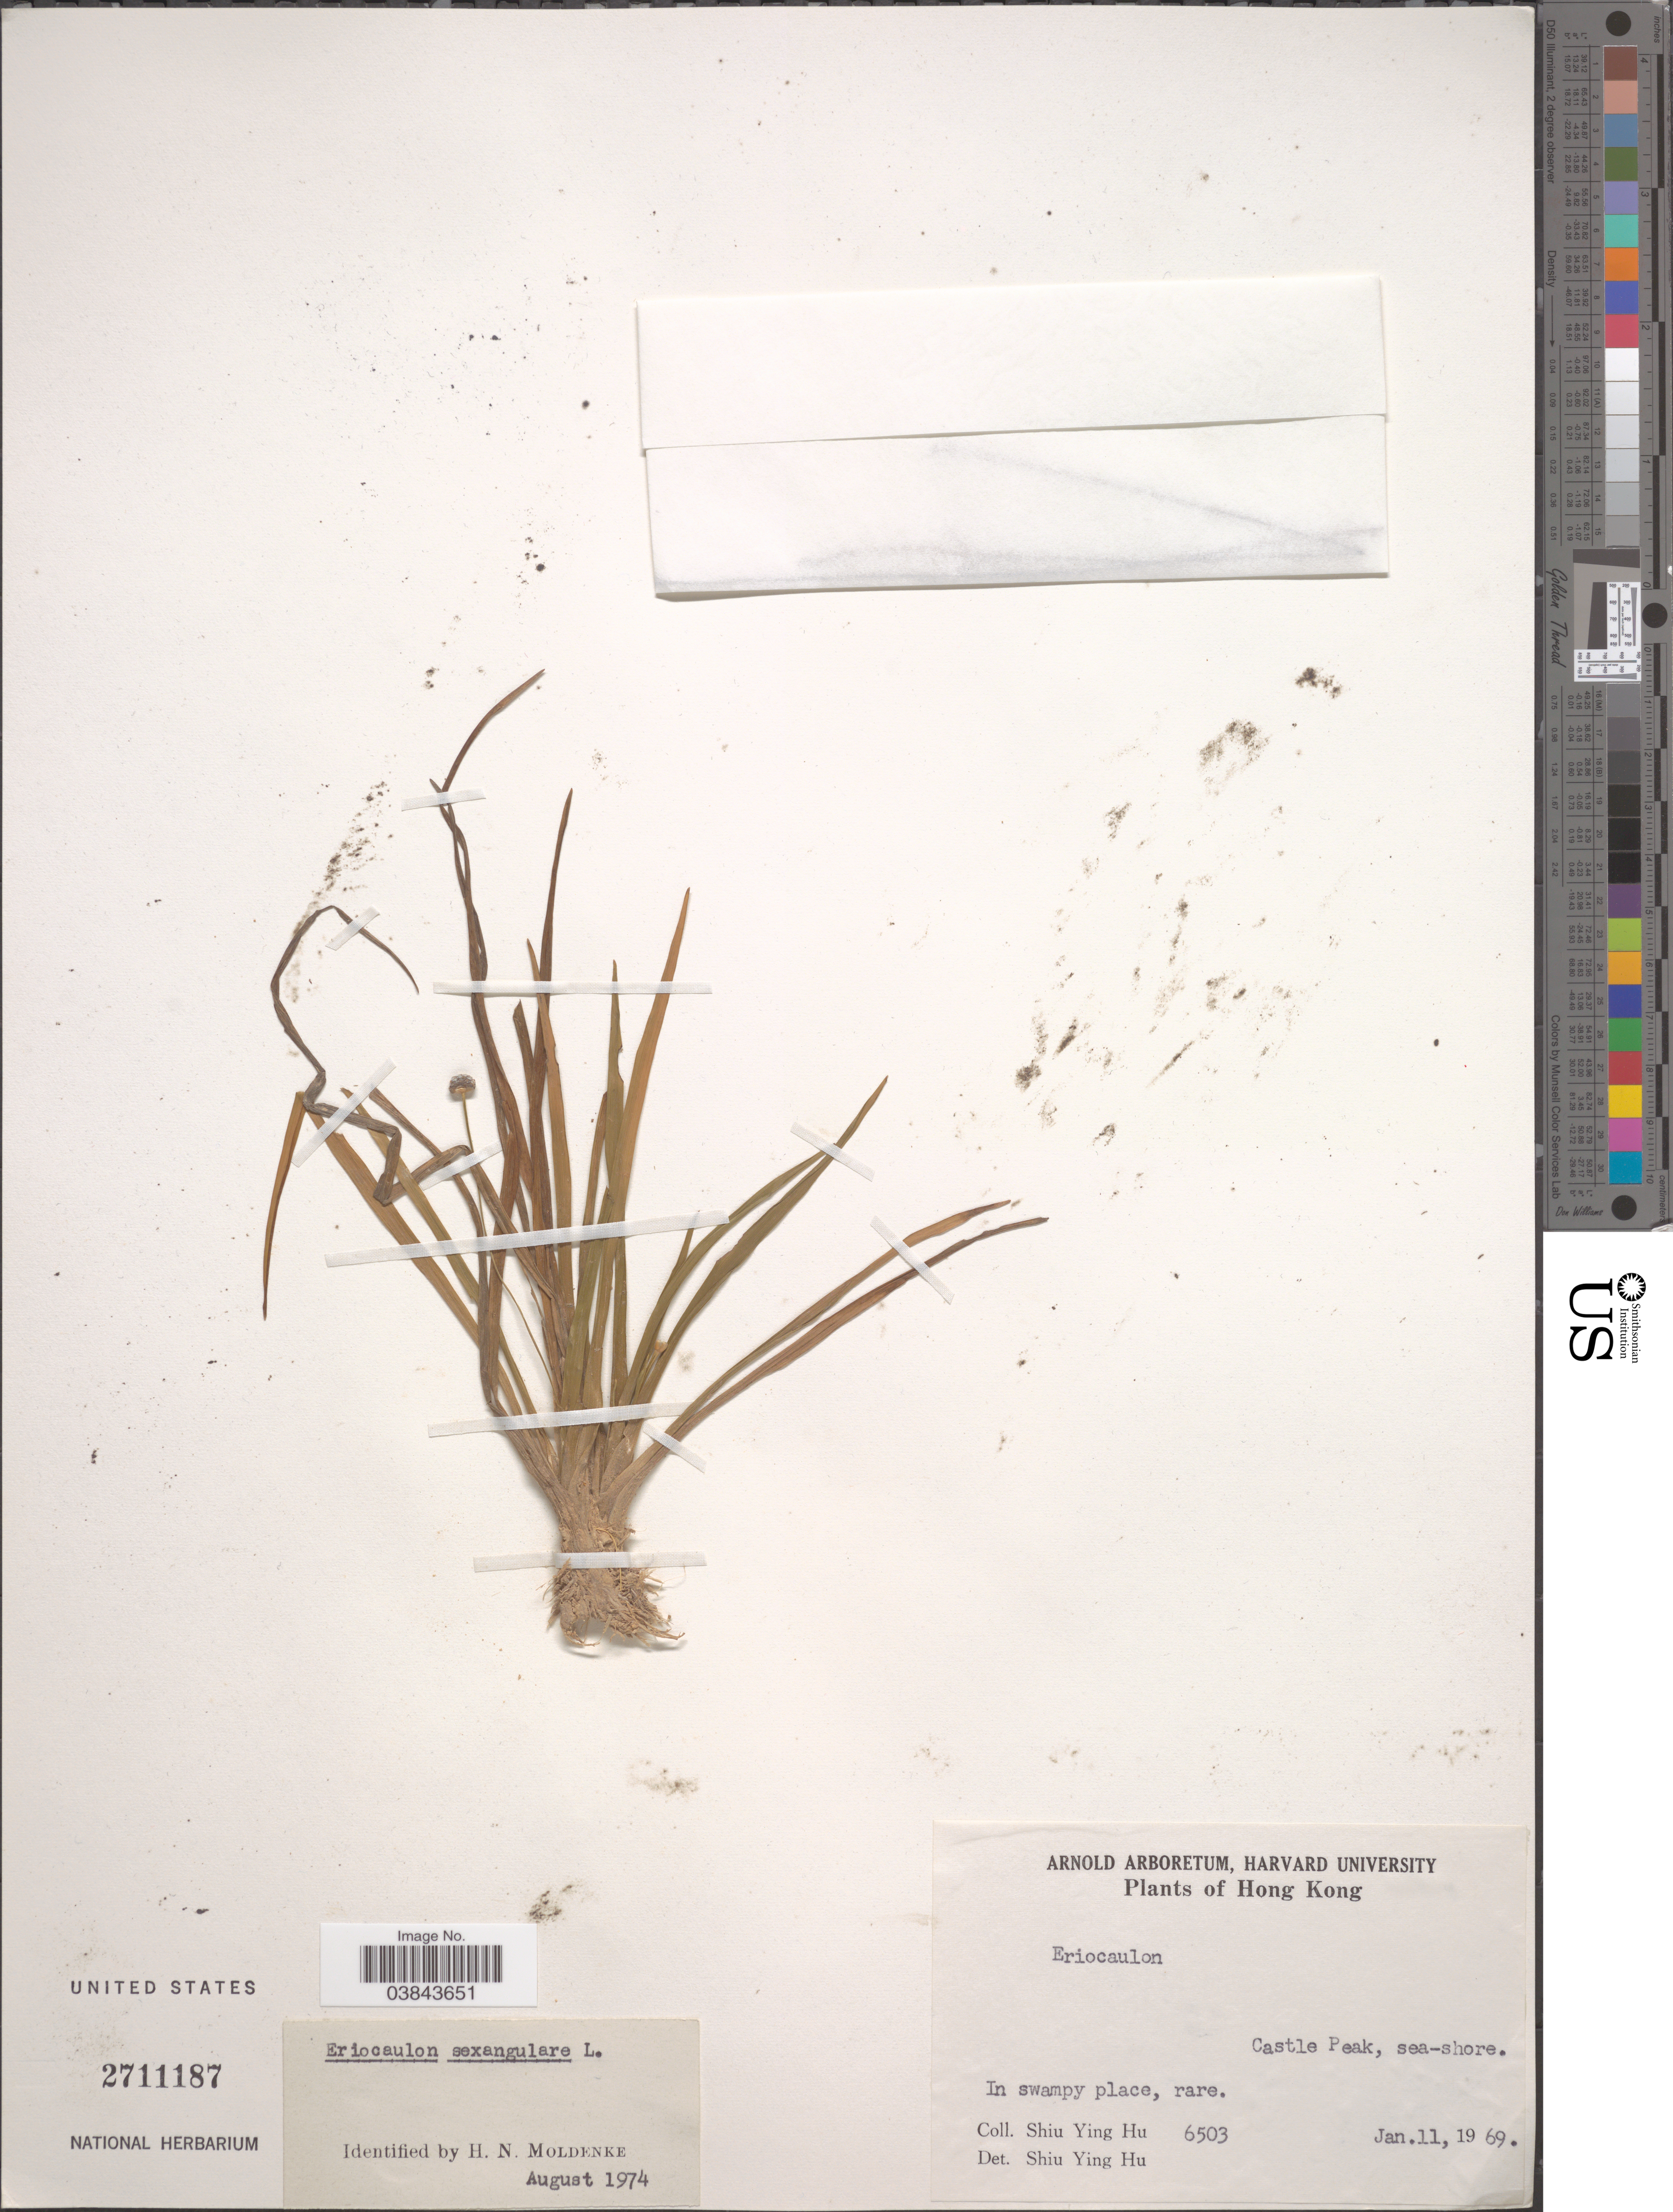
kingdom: Plantae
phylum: Tracheophyta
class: Liliopsida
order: Poales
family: Eriocaulaceae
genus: Eriocaulon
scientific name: Eriocaulon sexangulare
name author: L.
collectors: S. Y. Hu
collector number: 6503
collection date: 1969-01-11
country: China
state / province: Hong Kong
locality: Castle Peak.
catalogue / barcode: US 2711187